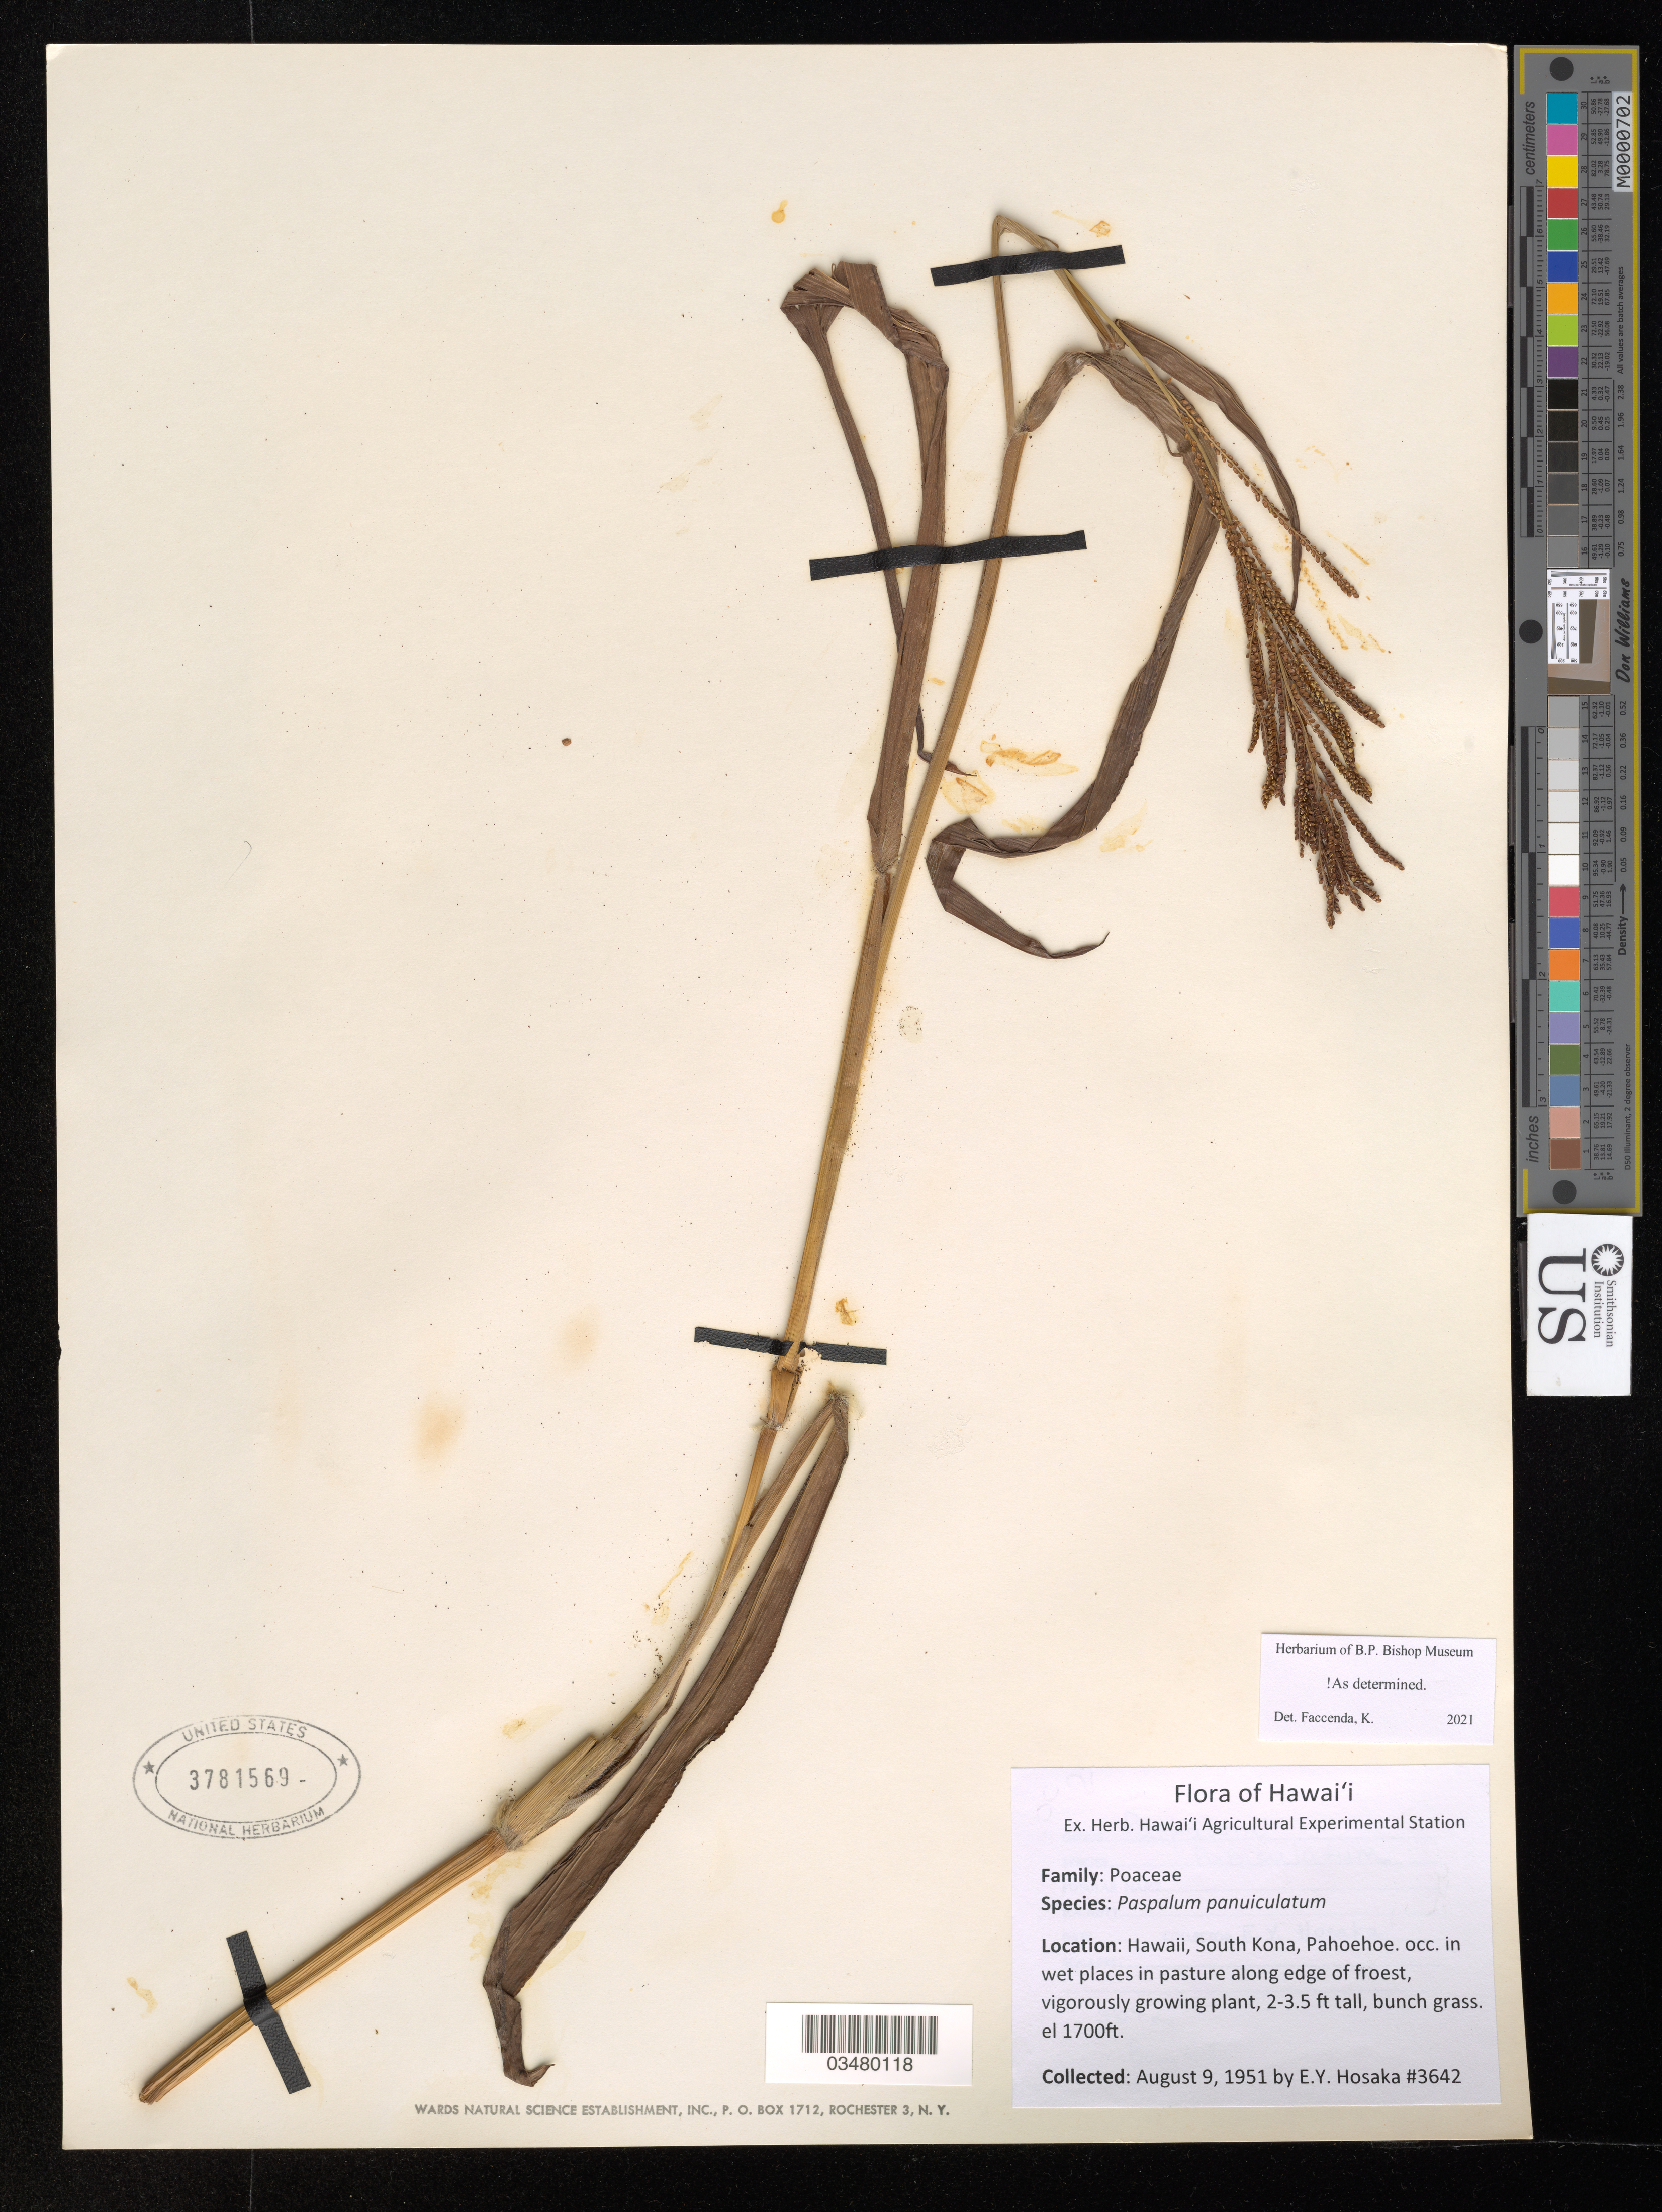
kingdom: Plantae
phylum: Tracheophyta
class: Liliopsida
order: Poales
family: Poaceae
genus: Paspalum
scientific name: Paspalum paniculatum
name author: L.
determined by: Faccenda, K.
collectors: E. Y. Hosaka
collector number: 3642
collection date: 1951-08-09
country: United States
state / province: Hawaii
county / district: Hawaii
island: Hawaii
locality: S. Kona, Pahoehoe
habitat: Wet places in pasture along edge of forest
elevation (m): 518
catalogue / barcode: US 3781569